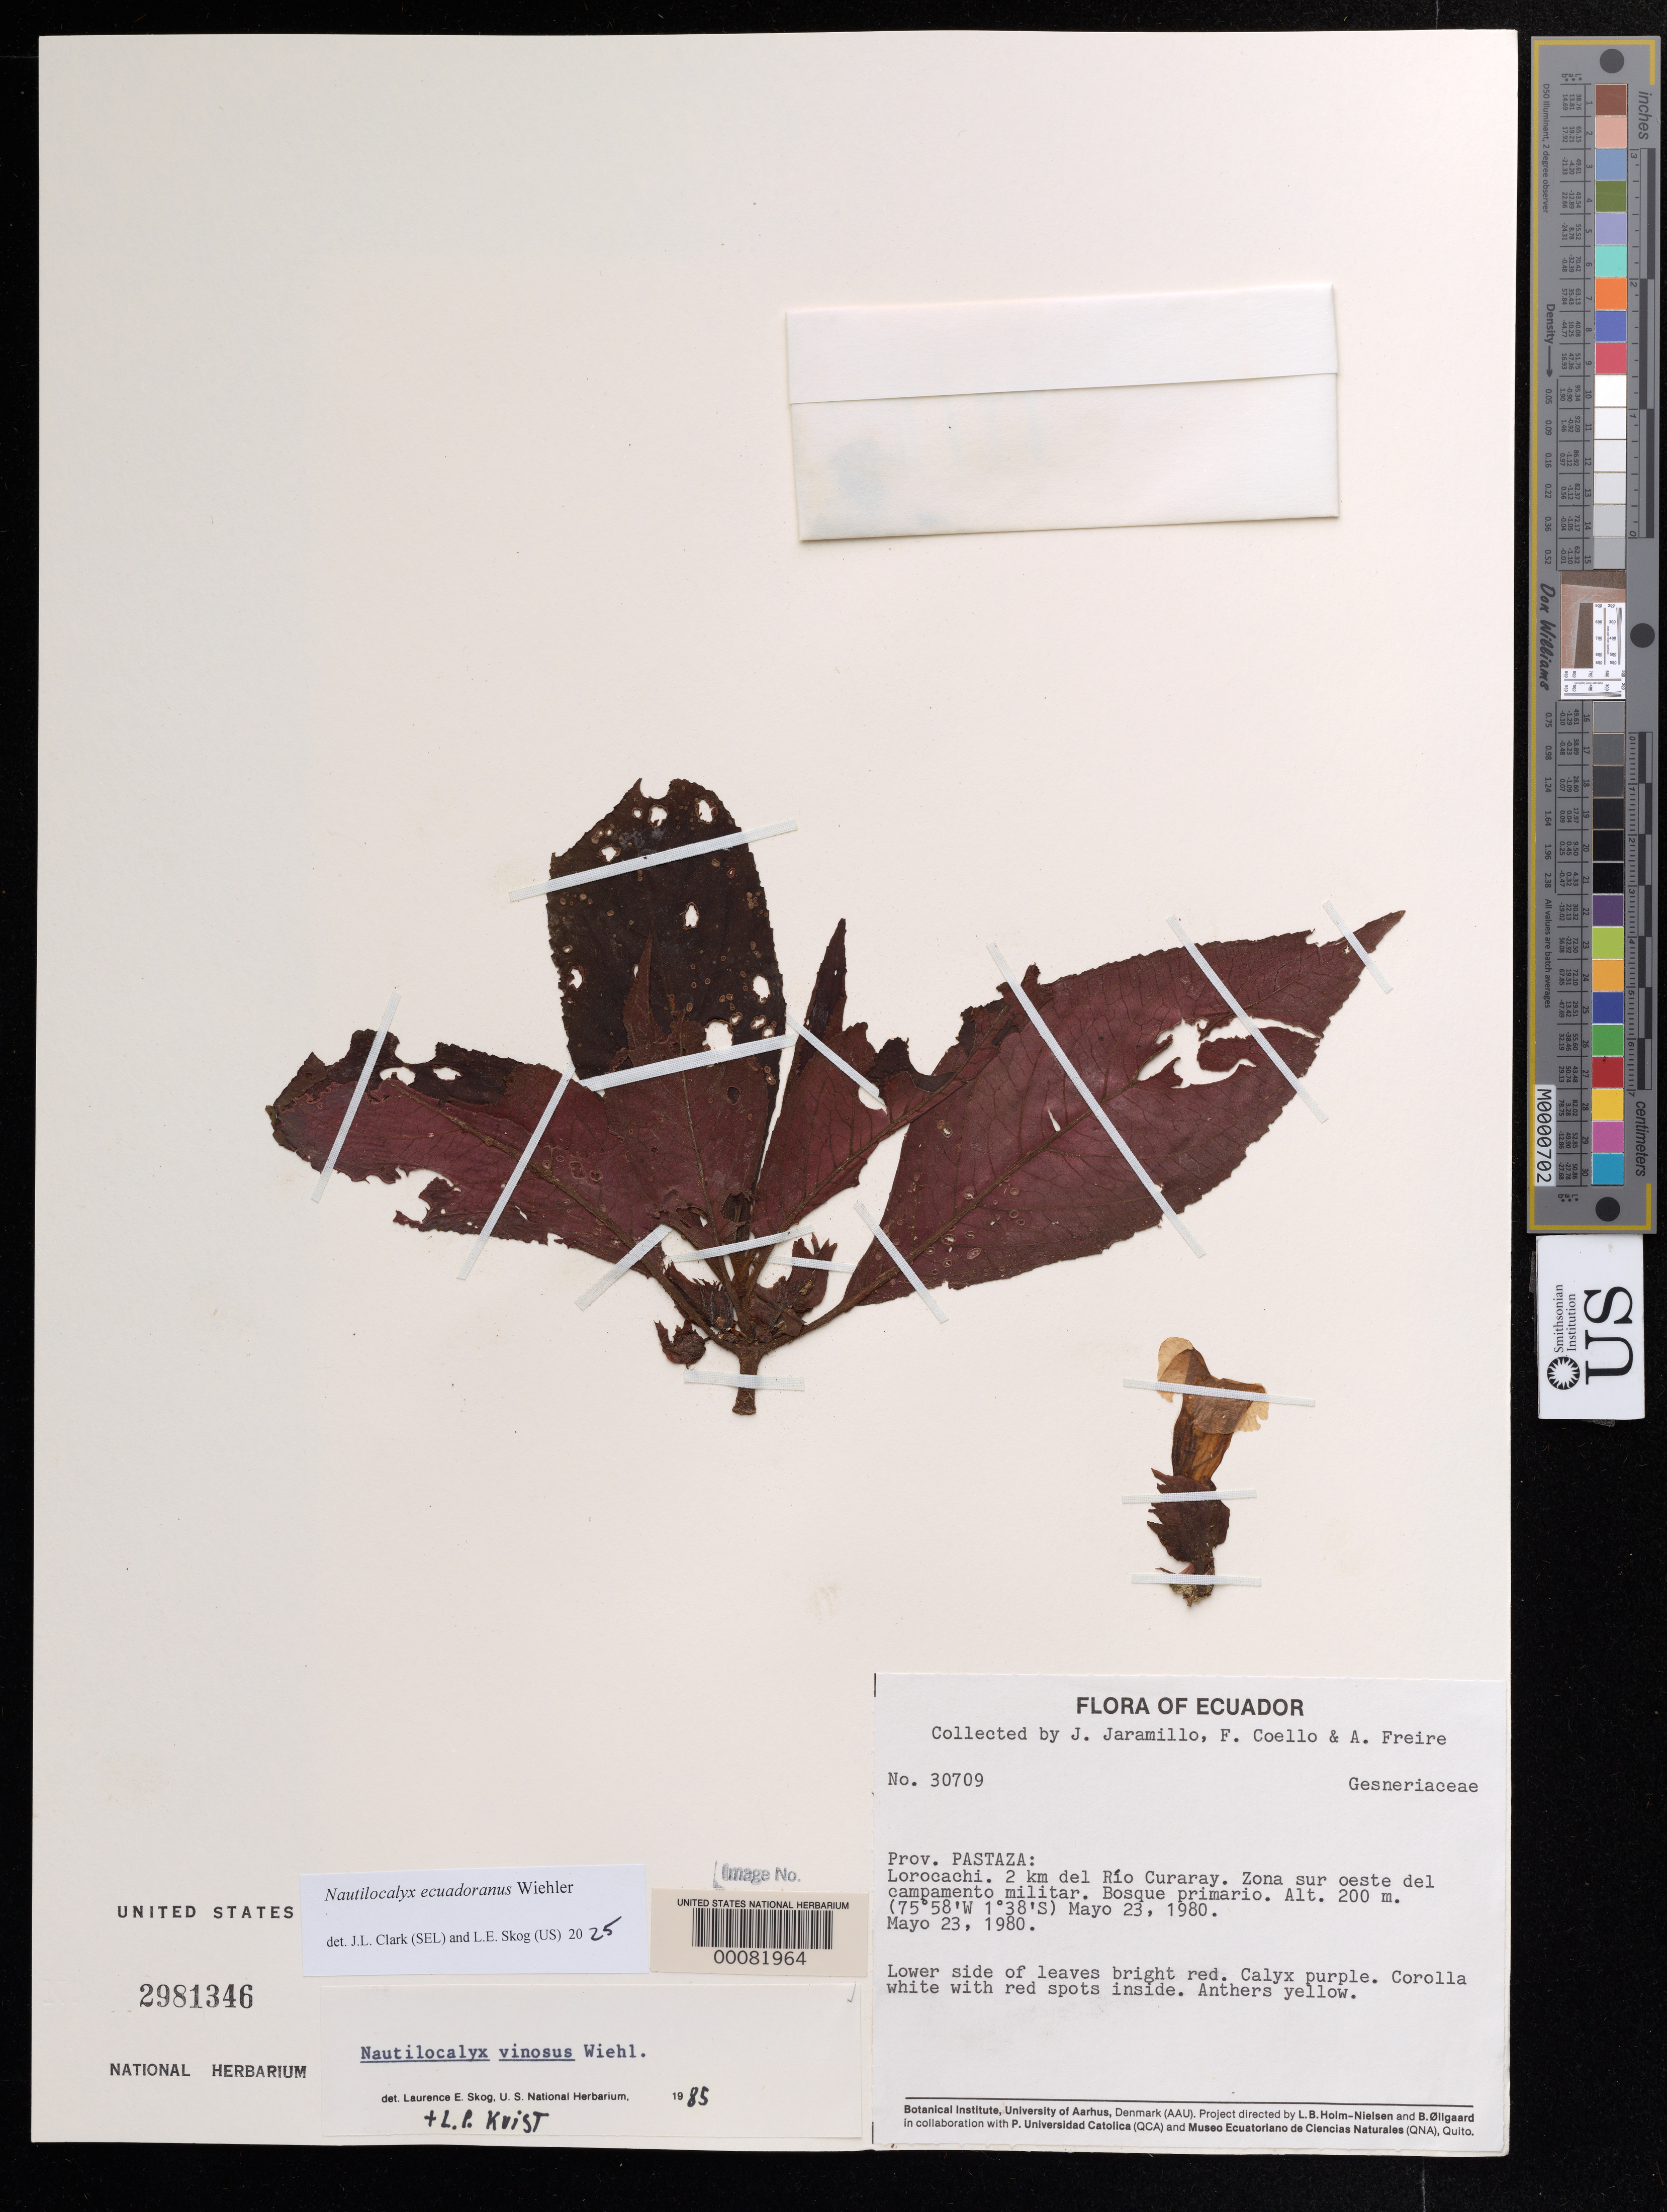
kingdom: Plantae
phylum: Tracheophyta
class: Magnoliopsida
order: Lamiales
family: Gesneriaceae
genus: Nautilocalyx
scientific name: Nautilocalyx ecuadoranus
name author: Wiehler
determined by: Clark, J. L.; Skog, Laurence E.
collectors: J. L. Jaramillo, F. Coello & A. Freire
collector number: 30709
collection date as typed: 23 May 1980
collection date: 1980-05-23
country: Ecuador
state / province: Pastaza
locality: Lorocachi, 2 km del Río Curaray, zona W del campamento militar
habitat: Bosque primario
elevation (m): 200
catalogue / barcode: US 2981346